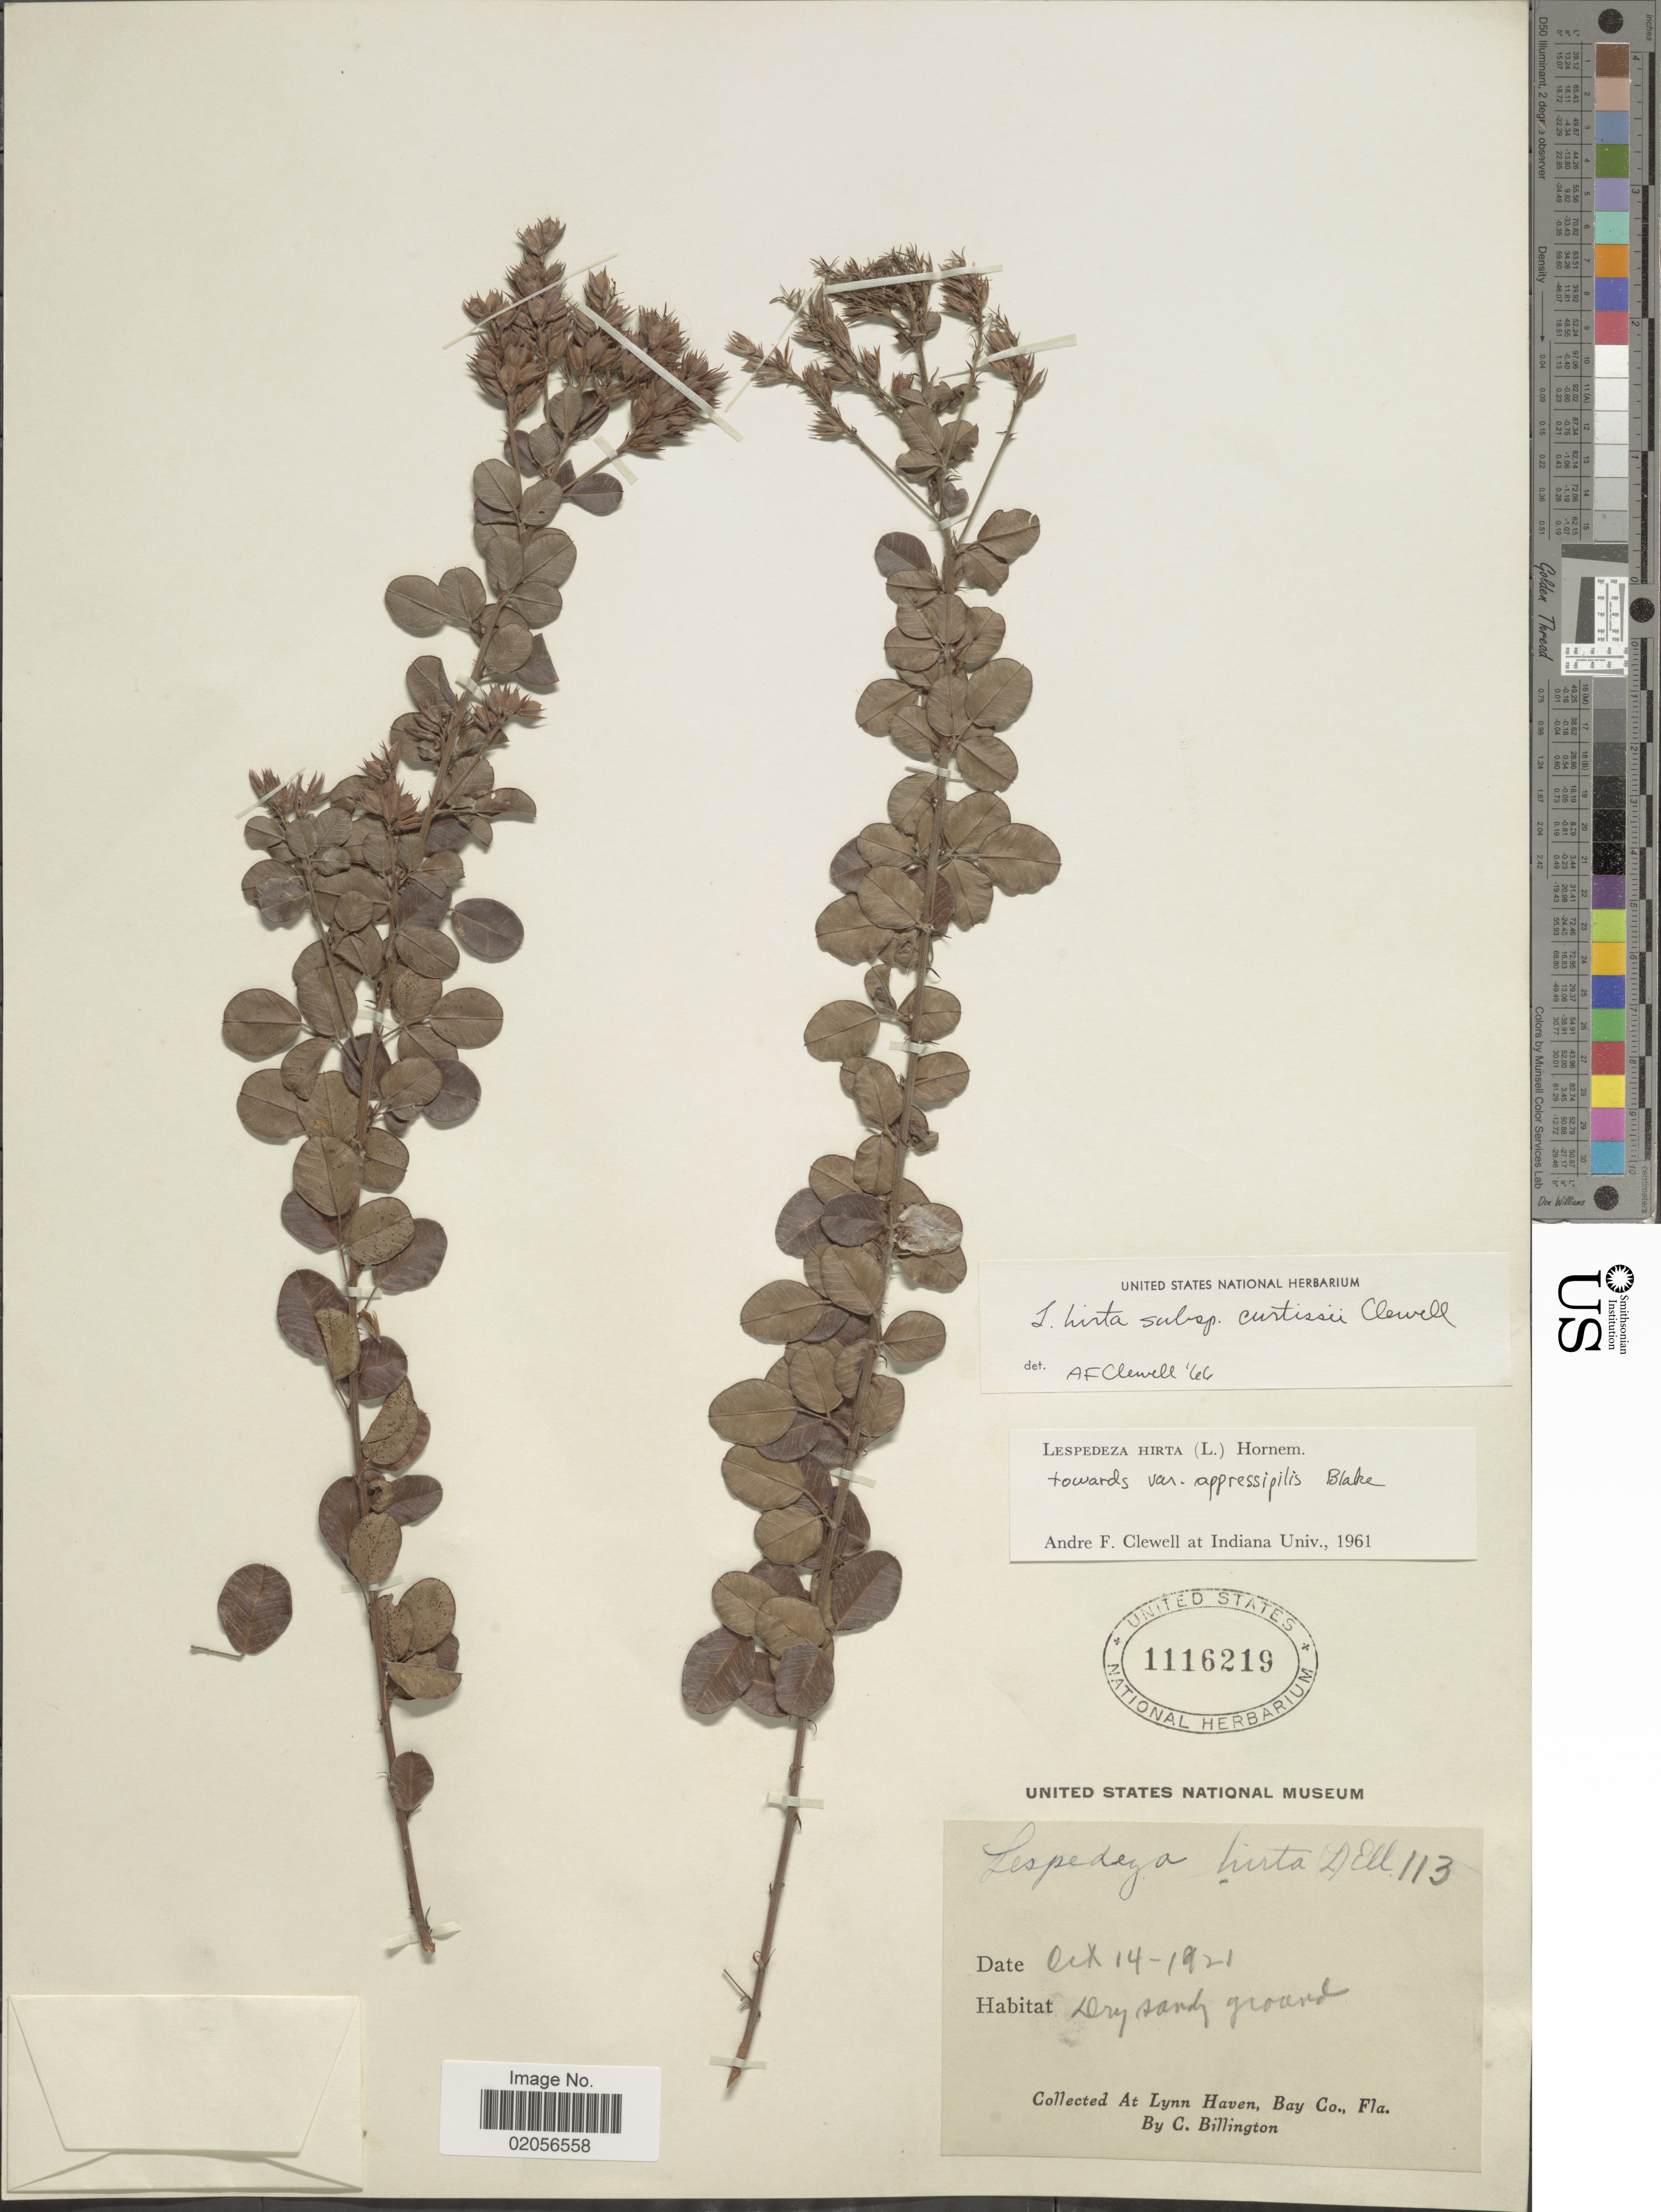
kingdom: Plantae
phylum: Tracheophyta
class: Magnoliopsida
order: Fabales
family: Fabaceae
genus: Lespedeza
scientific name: Lespedeza hirta subsp. curtissii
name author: Clewell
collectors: C. Billington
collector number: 113*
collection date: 1921-10-14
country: United States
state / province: Florida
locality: Dry sandy ground, At Lynn Haven, Bay Cp.,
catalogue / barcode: US 1116219